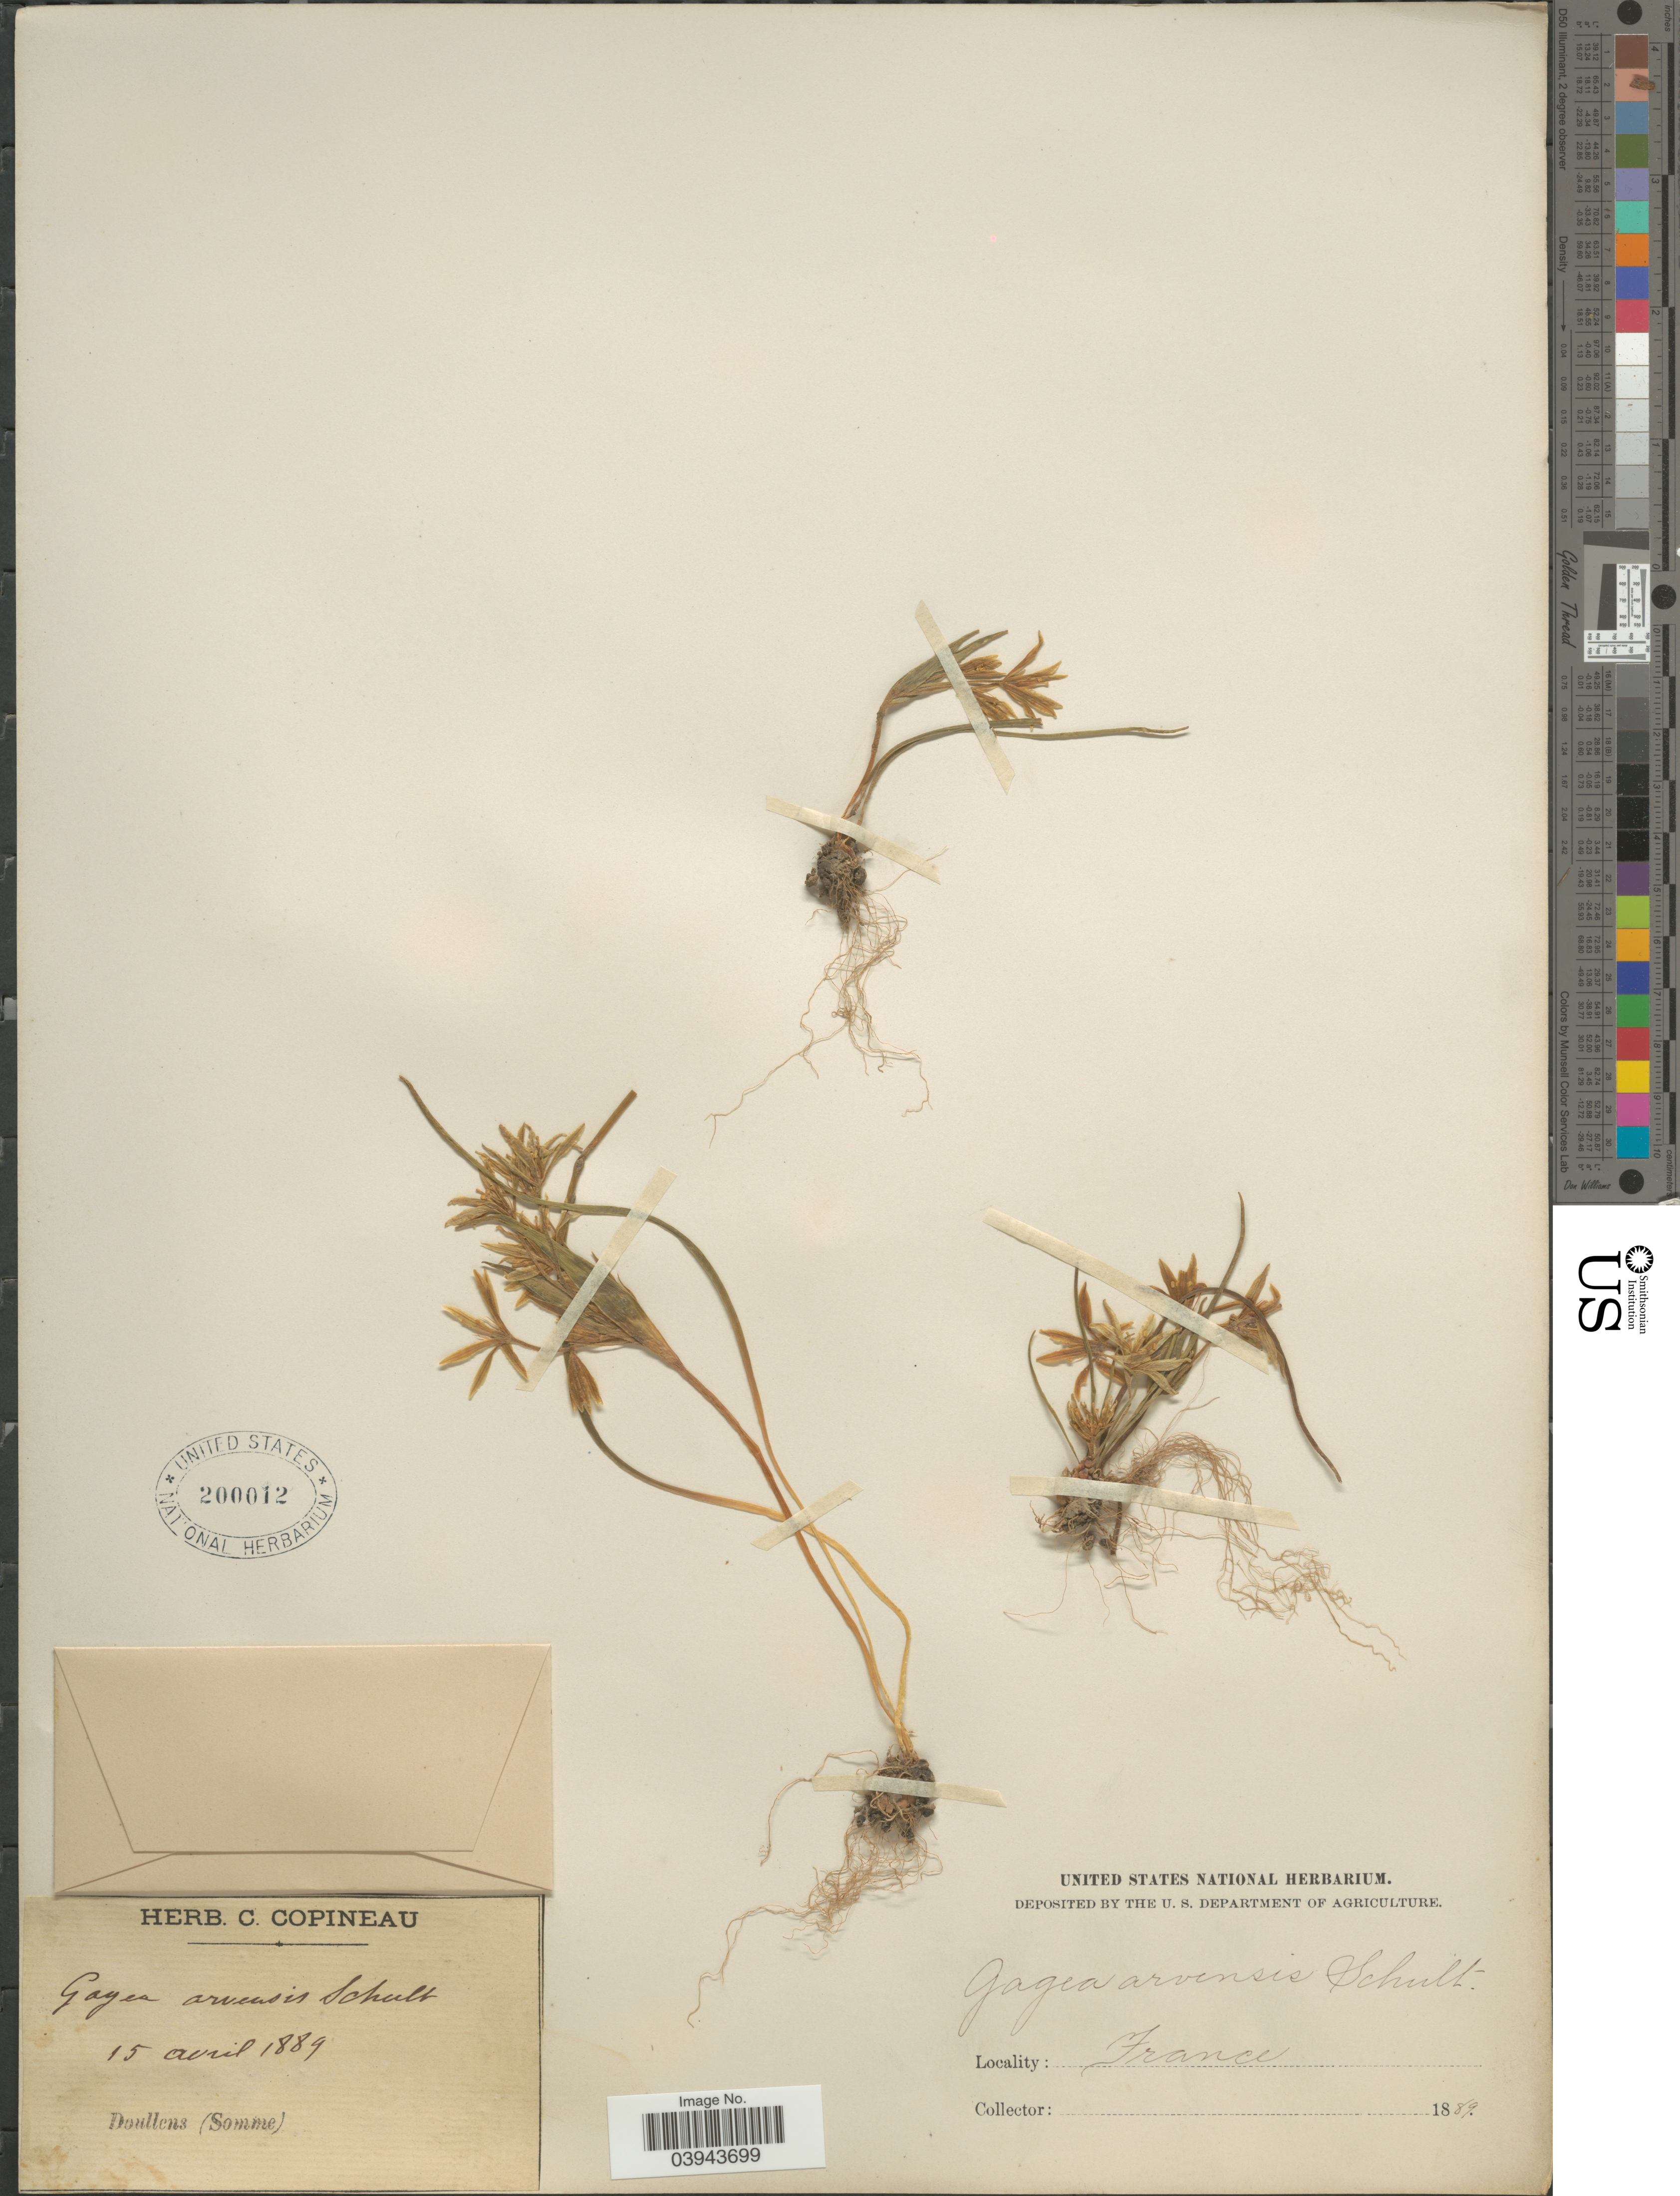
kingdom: Plantae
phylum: Tracheophyta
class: Liliopsida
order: Liliales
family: Liliaceae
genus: Gagea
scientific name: Gagea arvensis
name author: (Pers.) Dumort.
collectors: ex herb. C. Copineau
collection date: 1889-04-15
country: France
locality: Doullens (Somme).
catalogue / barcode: US 200012